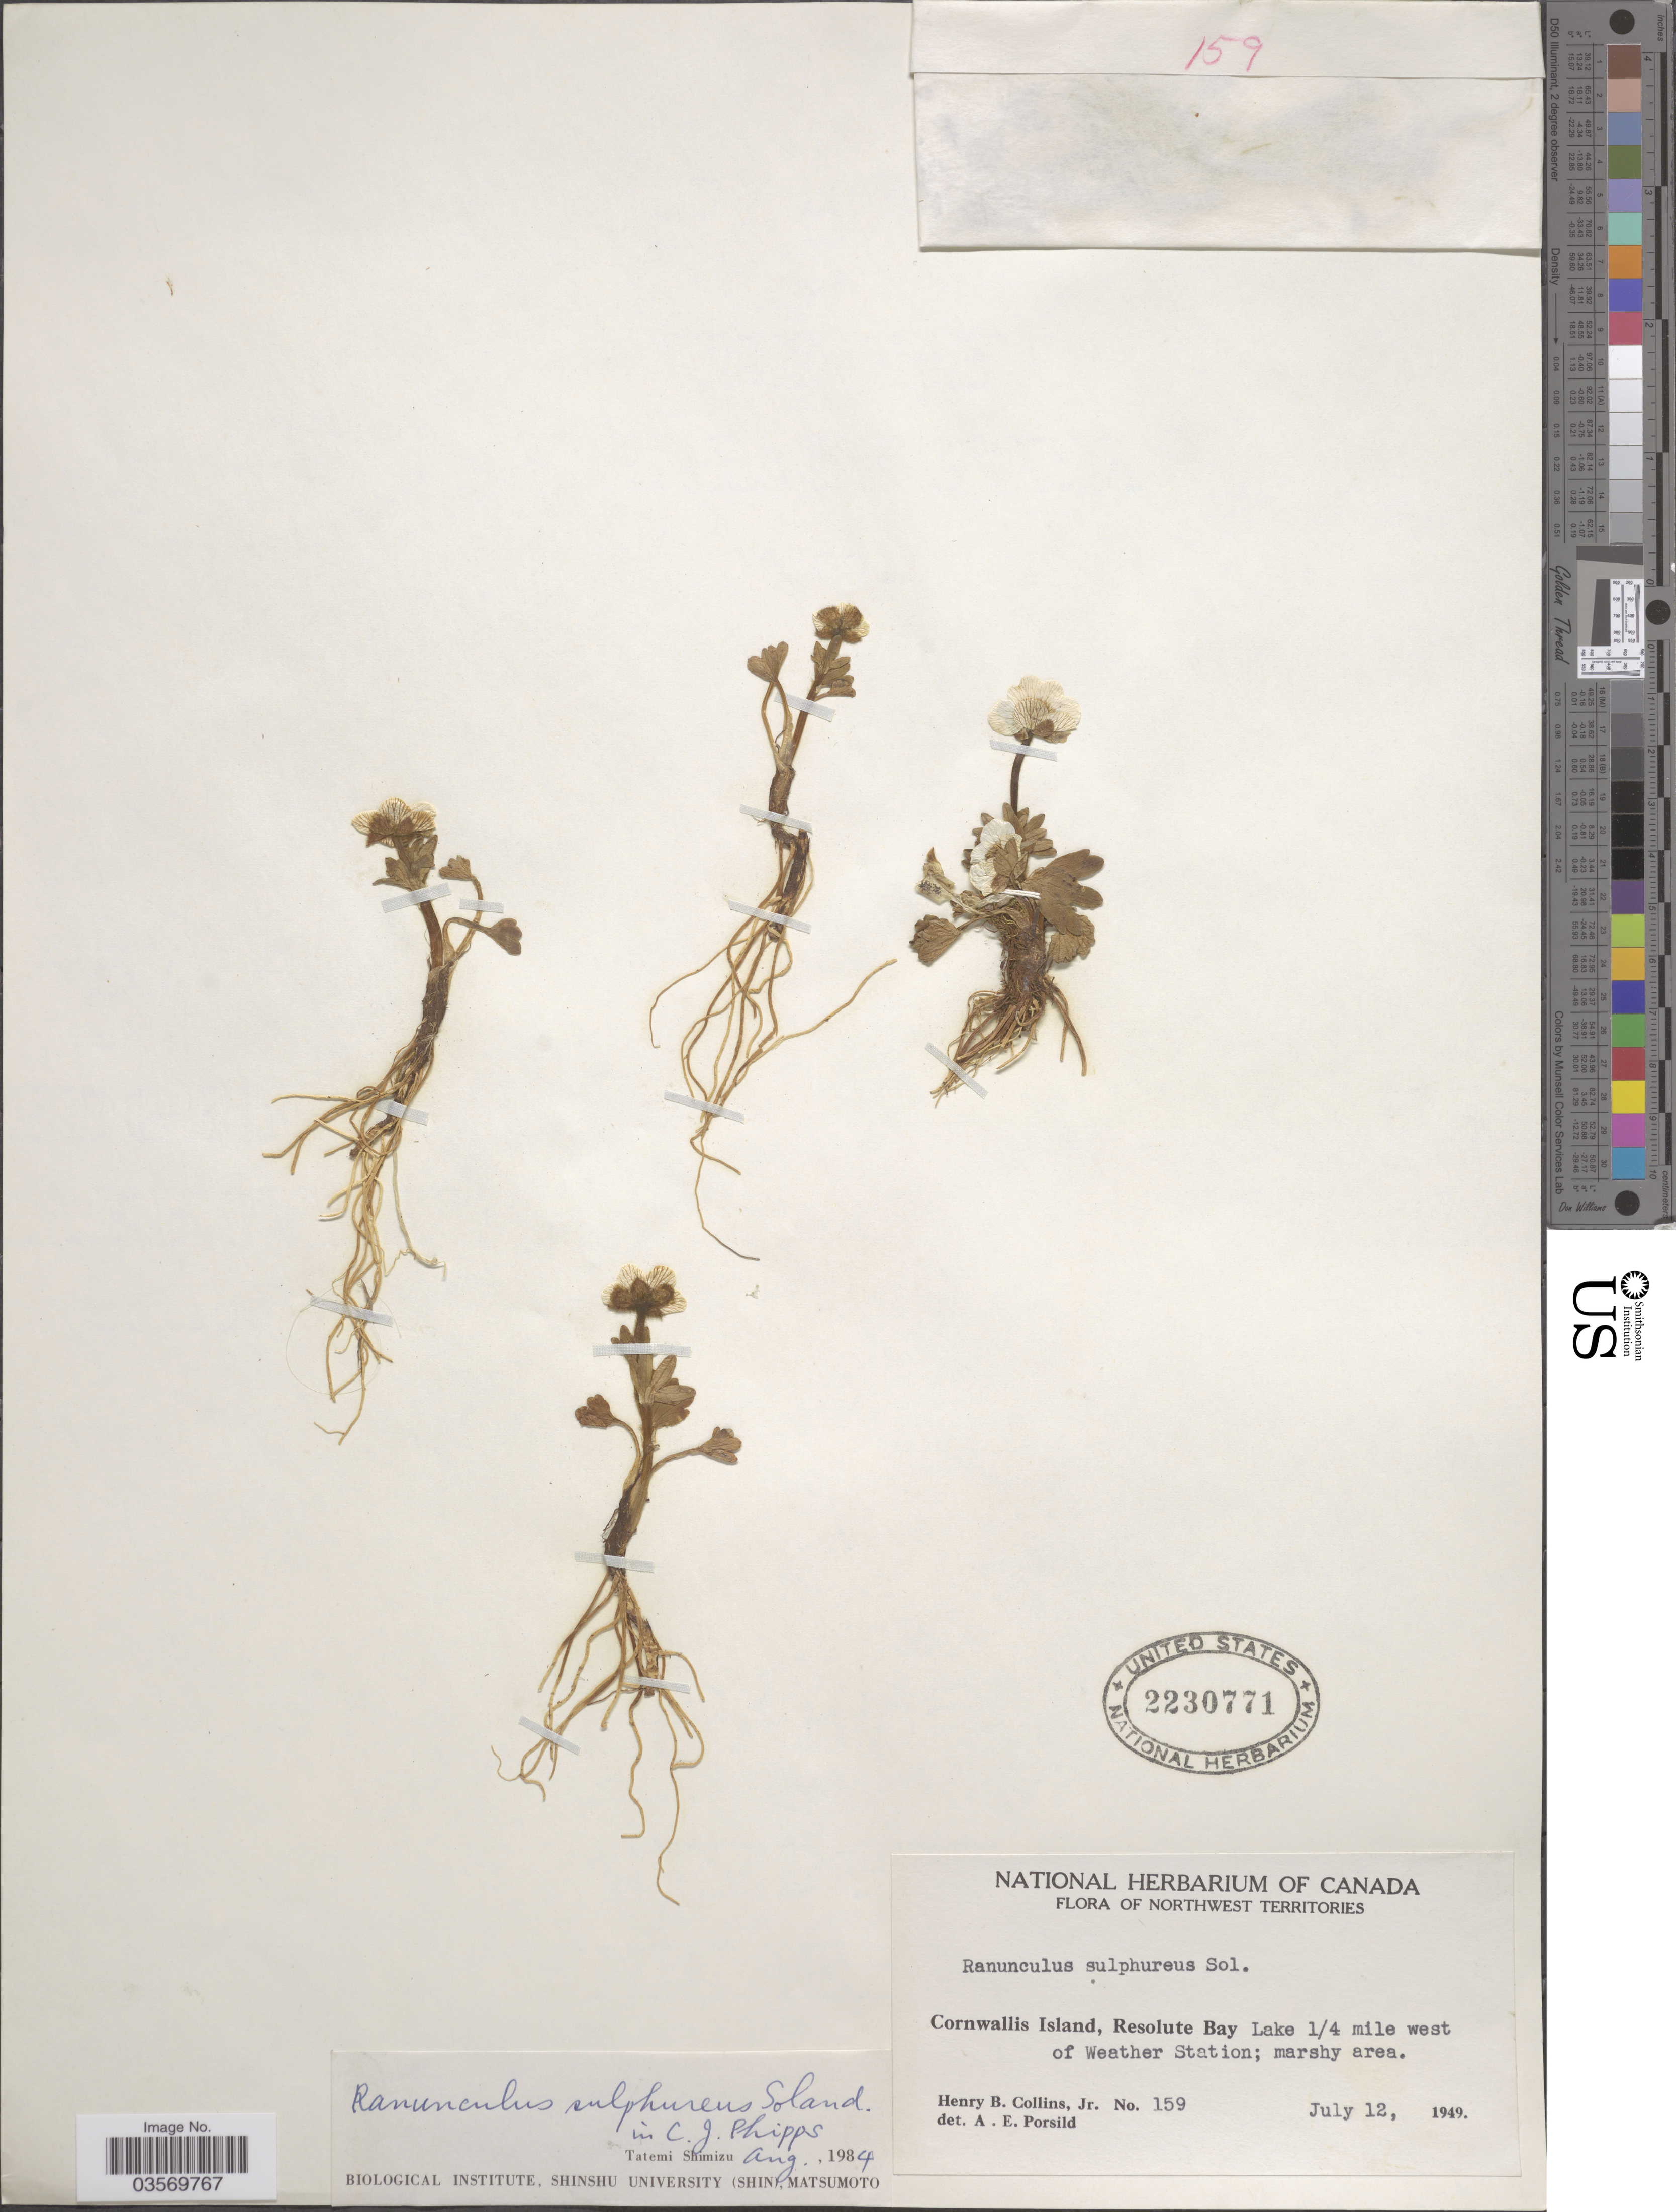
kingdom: Plantae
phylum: Tracheophyta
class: Magnoliopsida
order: Ranunculales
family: Ranunculaceae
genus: Ranunculus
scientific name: Ranunculus sulphureus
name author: Sol.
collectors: H. Collins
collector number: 159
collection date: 1949-07-12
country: Canada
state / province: Northwest Territories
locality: Cornwallis Island, Resolute Bay Lake ¼ mile west of Weather Station.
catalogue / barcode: US 2230771